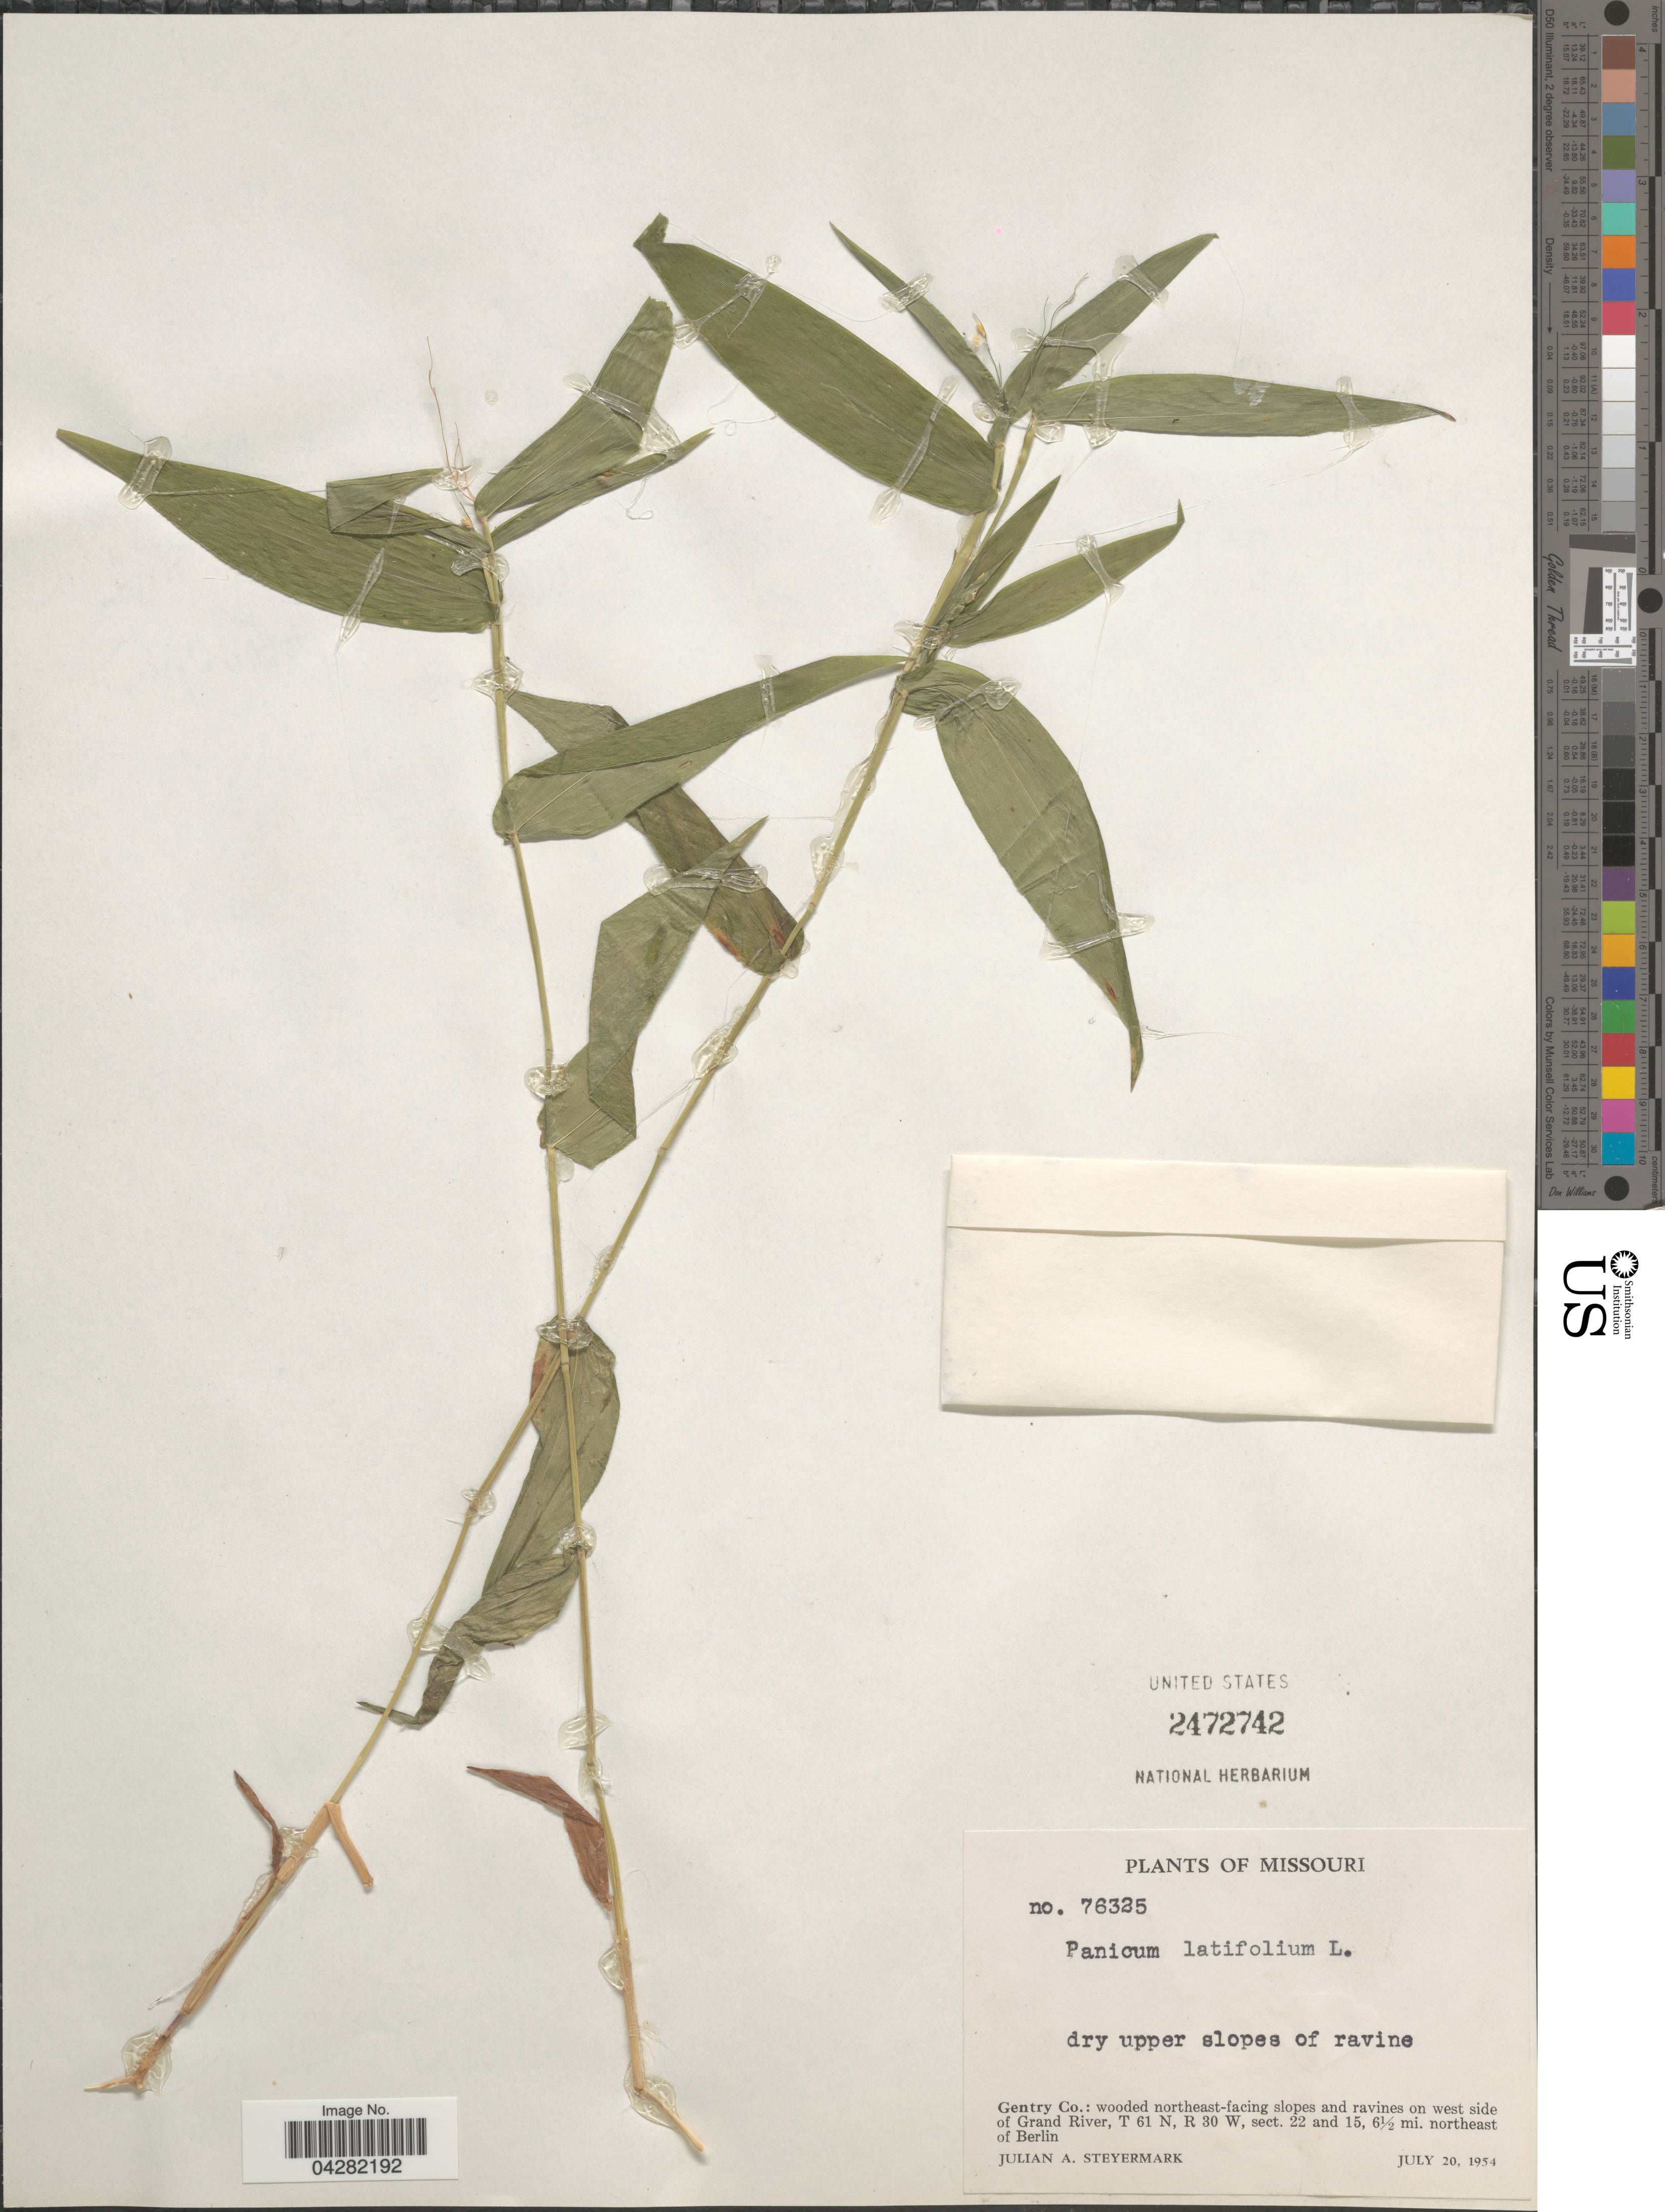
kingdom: Plantae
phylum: Tracheophyta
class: Liliopsida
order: Poales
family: Poaceae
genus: Dichanthelium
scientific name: Dichanthelium latifolium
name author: (L.) Harvill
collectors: J. Steyermark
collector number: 76325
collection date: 1954-07-20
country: United States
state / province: Missouri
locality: Gentry Co.: wooded northeast-facing slopes and ravines on west side of Grand River, T 61 N, R 30 W, sect. 22 and 15, 6½ mi. northeast of Berlin.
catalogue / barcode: US 2472742